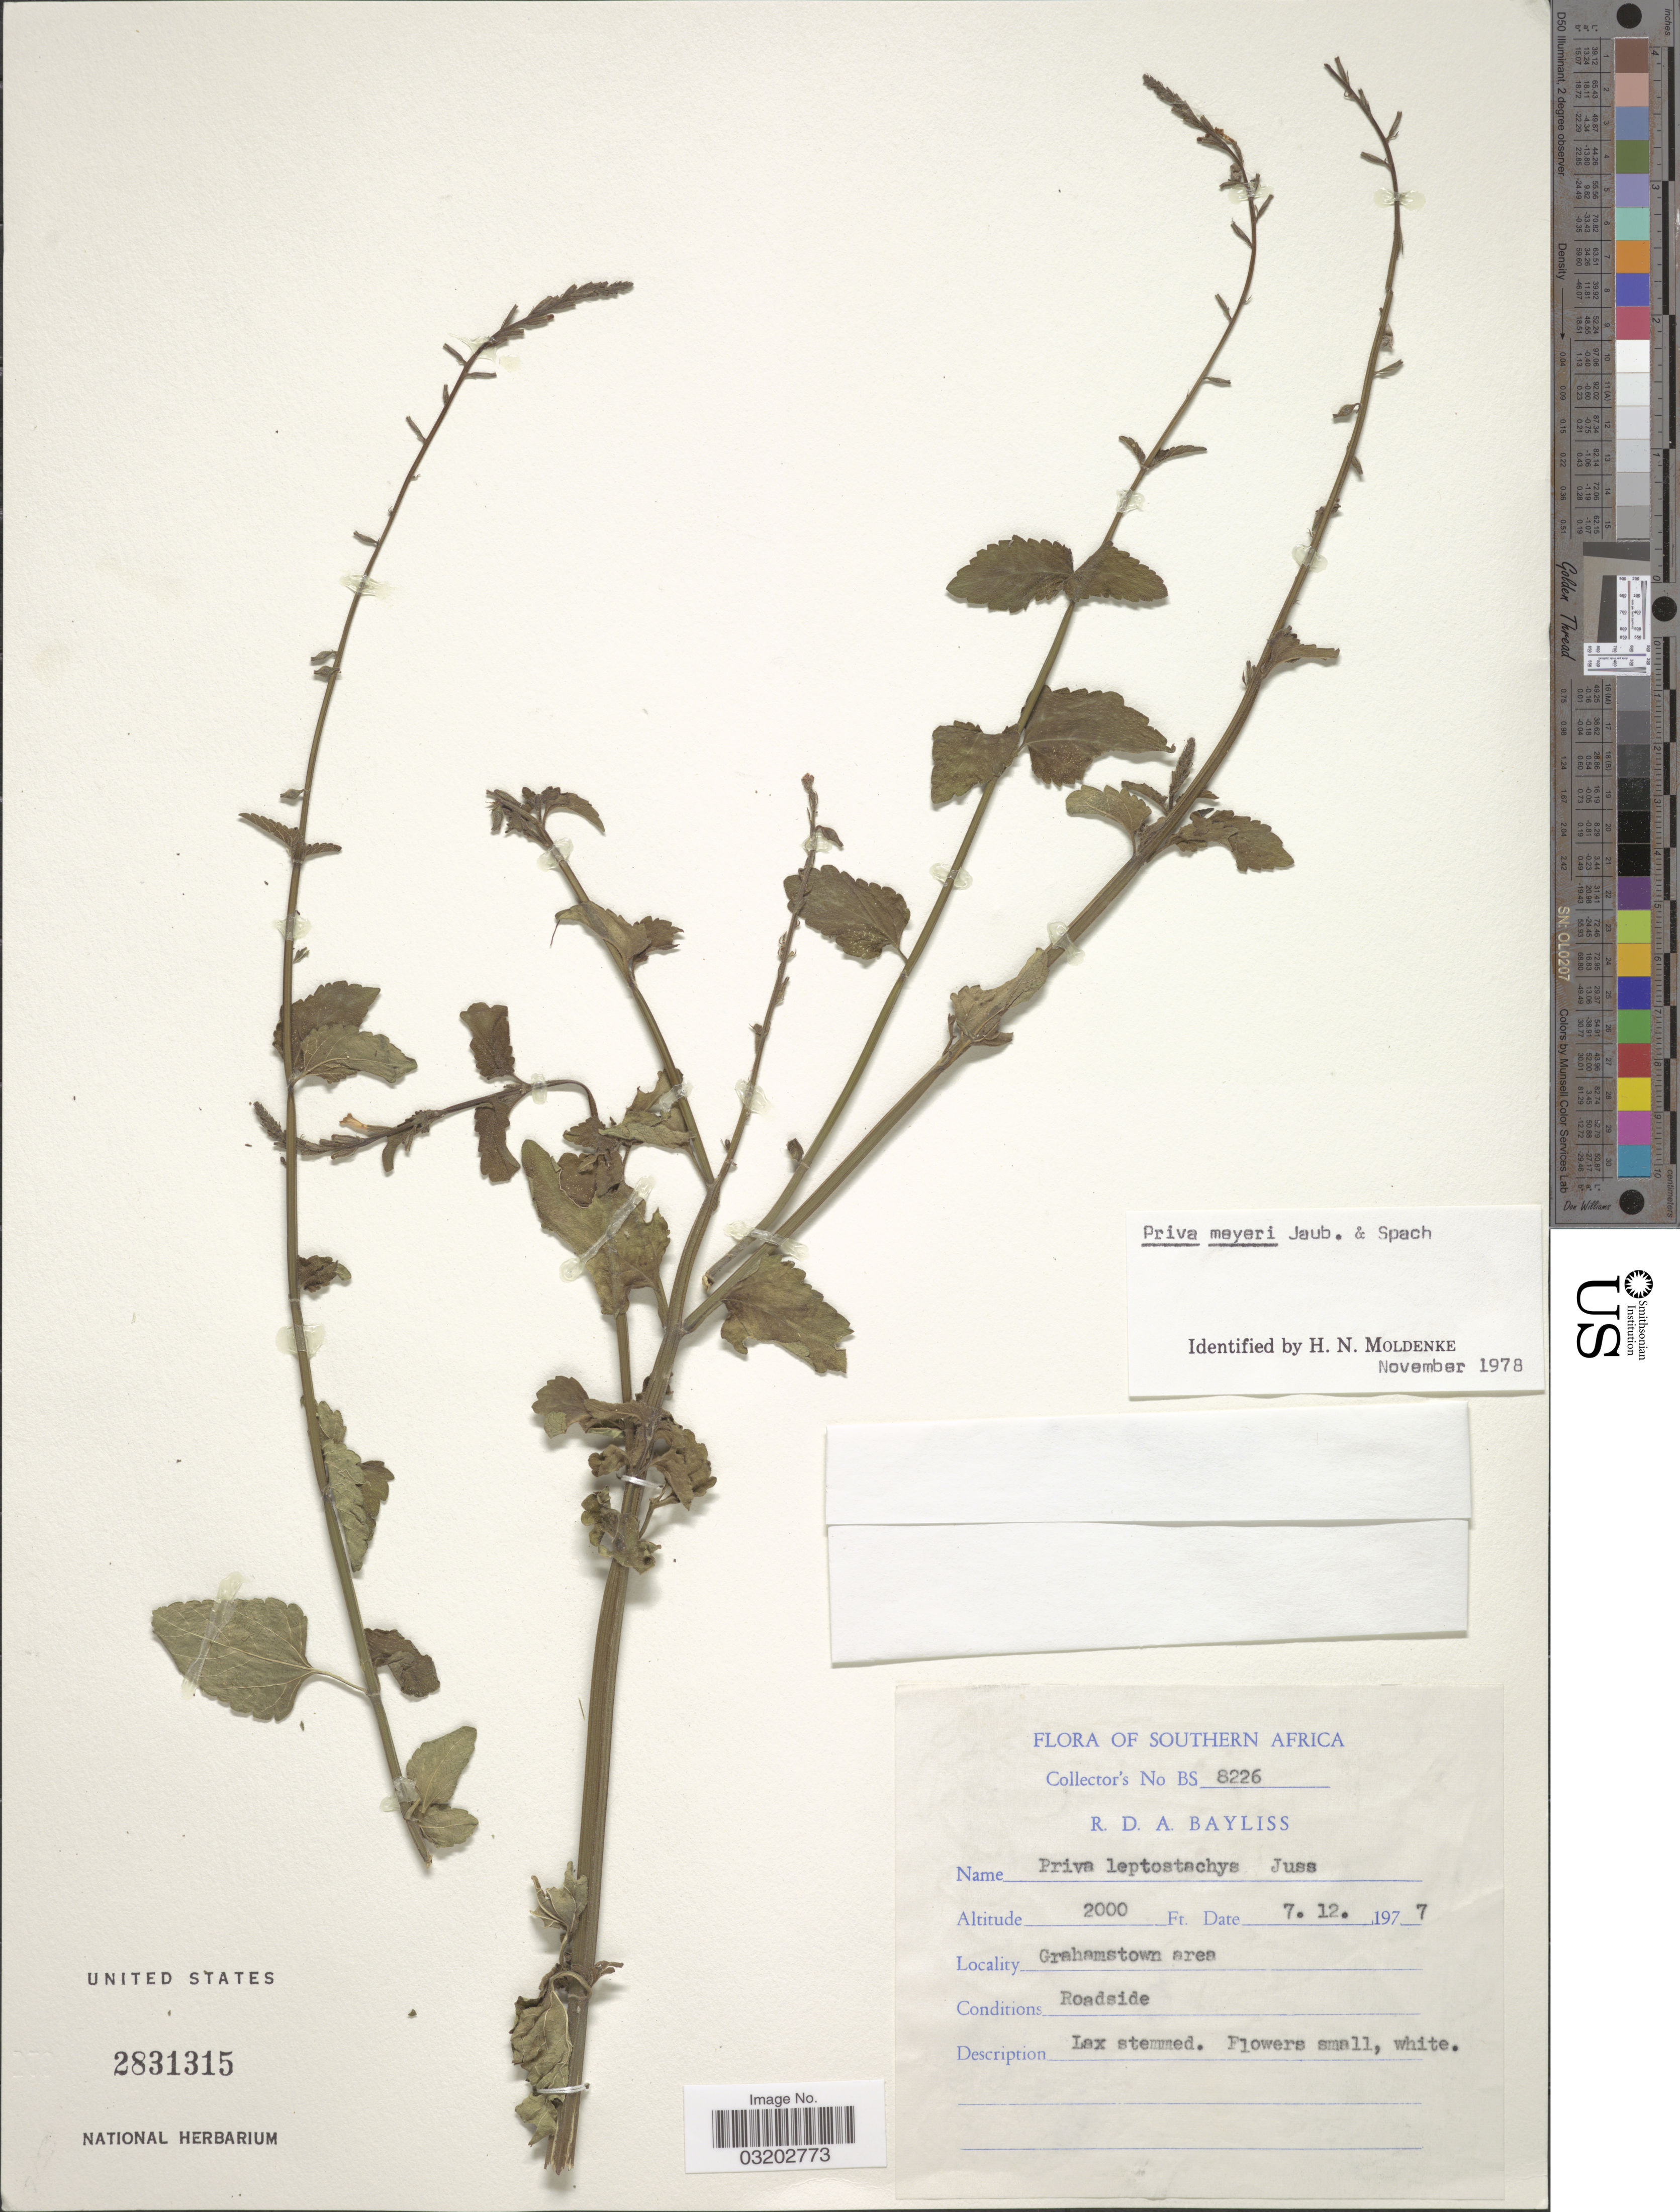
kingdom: Plantae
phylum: Tracheophyta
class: Magnoliopsida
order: Lamiales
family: Verbenaceae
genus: Priva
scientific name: Priva meyeri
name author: Jaub. & Spach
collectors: R. Bayliss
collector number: BS 8226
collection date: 1977-12-07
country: South Africa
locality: Southern Africa. Grahamstown area.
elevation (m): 610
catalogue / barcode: US 2831315